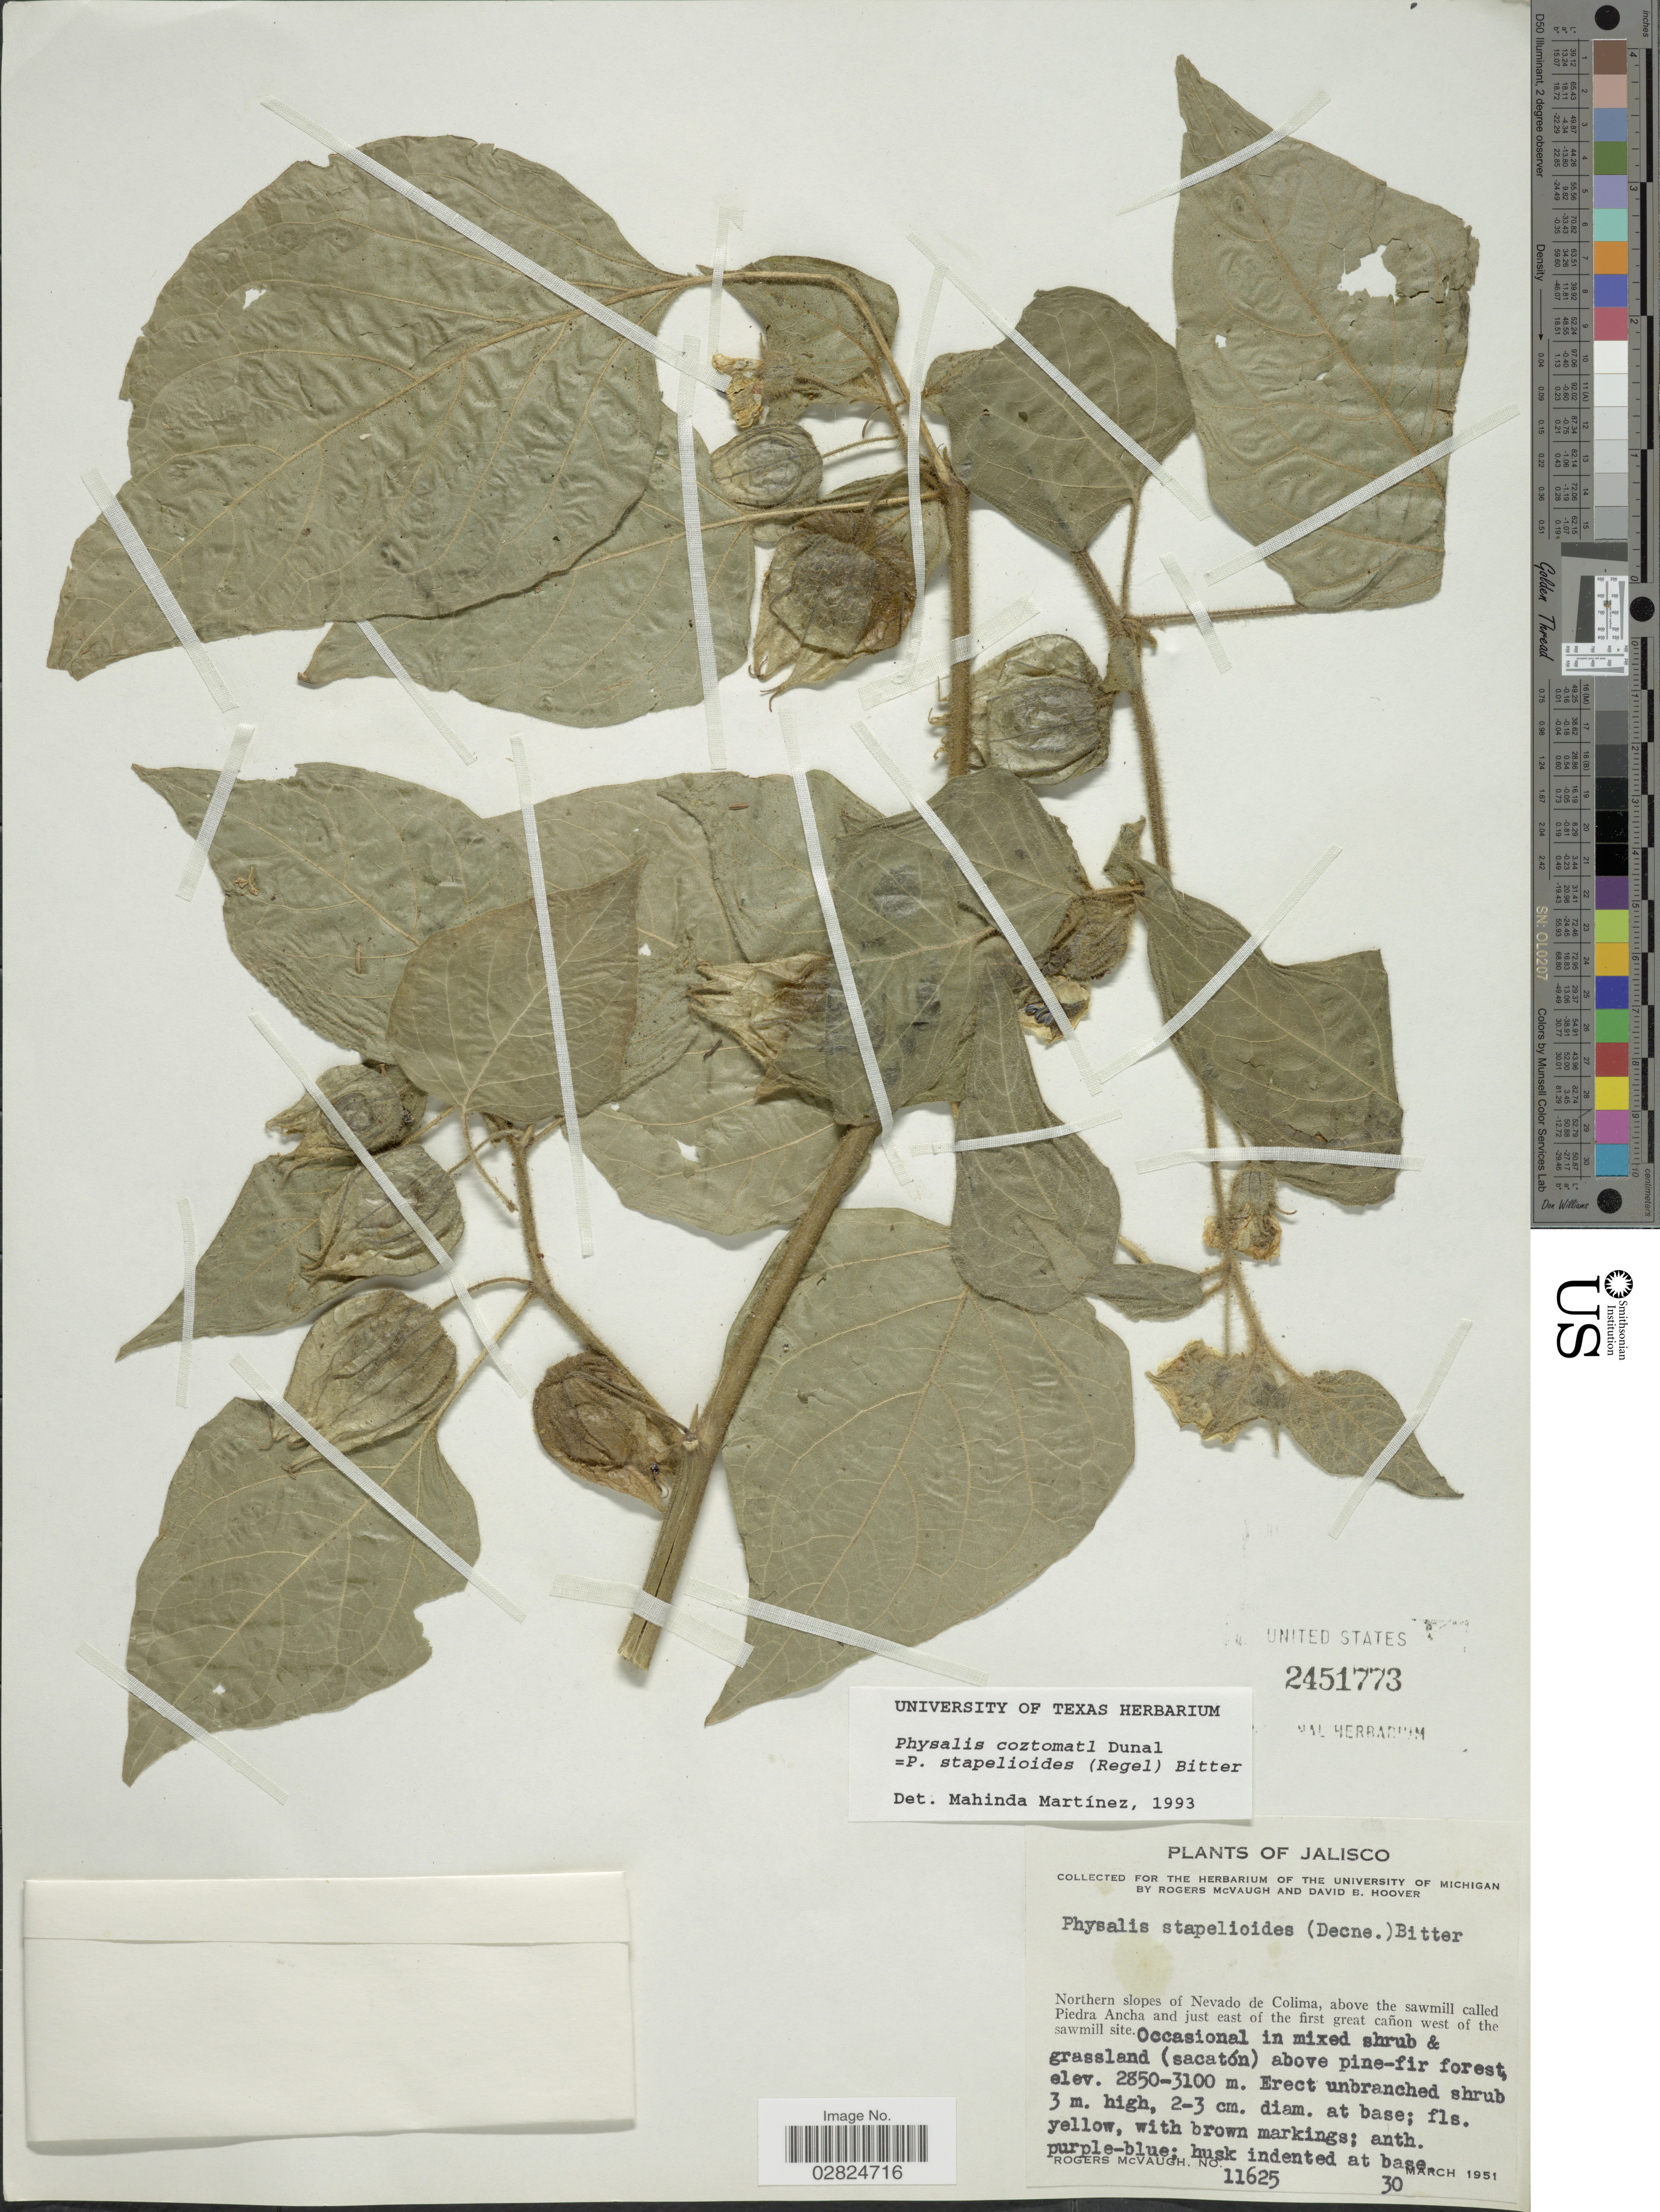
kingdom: Plantae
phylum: Tracheophyta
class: Magnoliopsida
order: Solanales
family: Solanaceae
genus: Physalis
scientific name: Physalis coztomatl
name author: Dunal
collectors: R. McVaugh & D. B. Hoover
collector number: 11625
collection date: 1951-03-30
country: Mexico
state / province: Jalisco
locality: Northern slopes of the Nevado de Colima, above the sawmill called Piedra Ancha and just east of the first great cañon west of the sawmill site.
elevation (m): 2850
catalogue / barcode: US 2451773